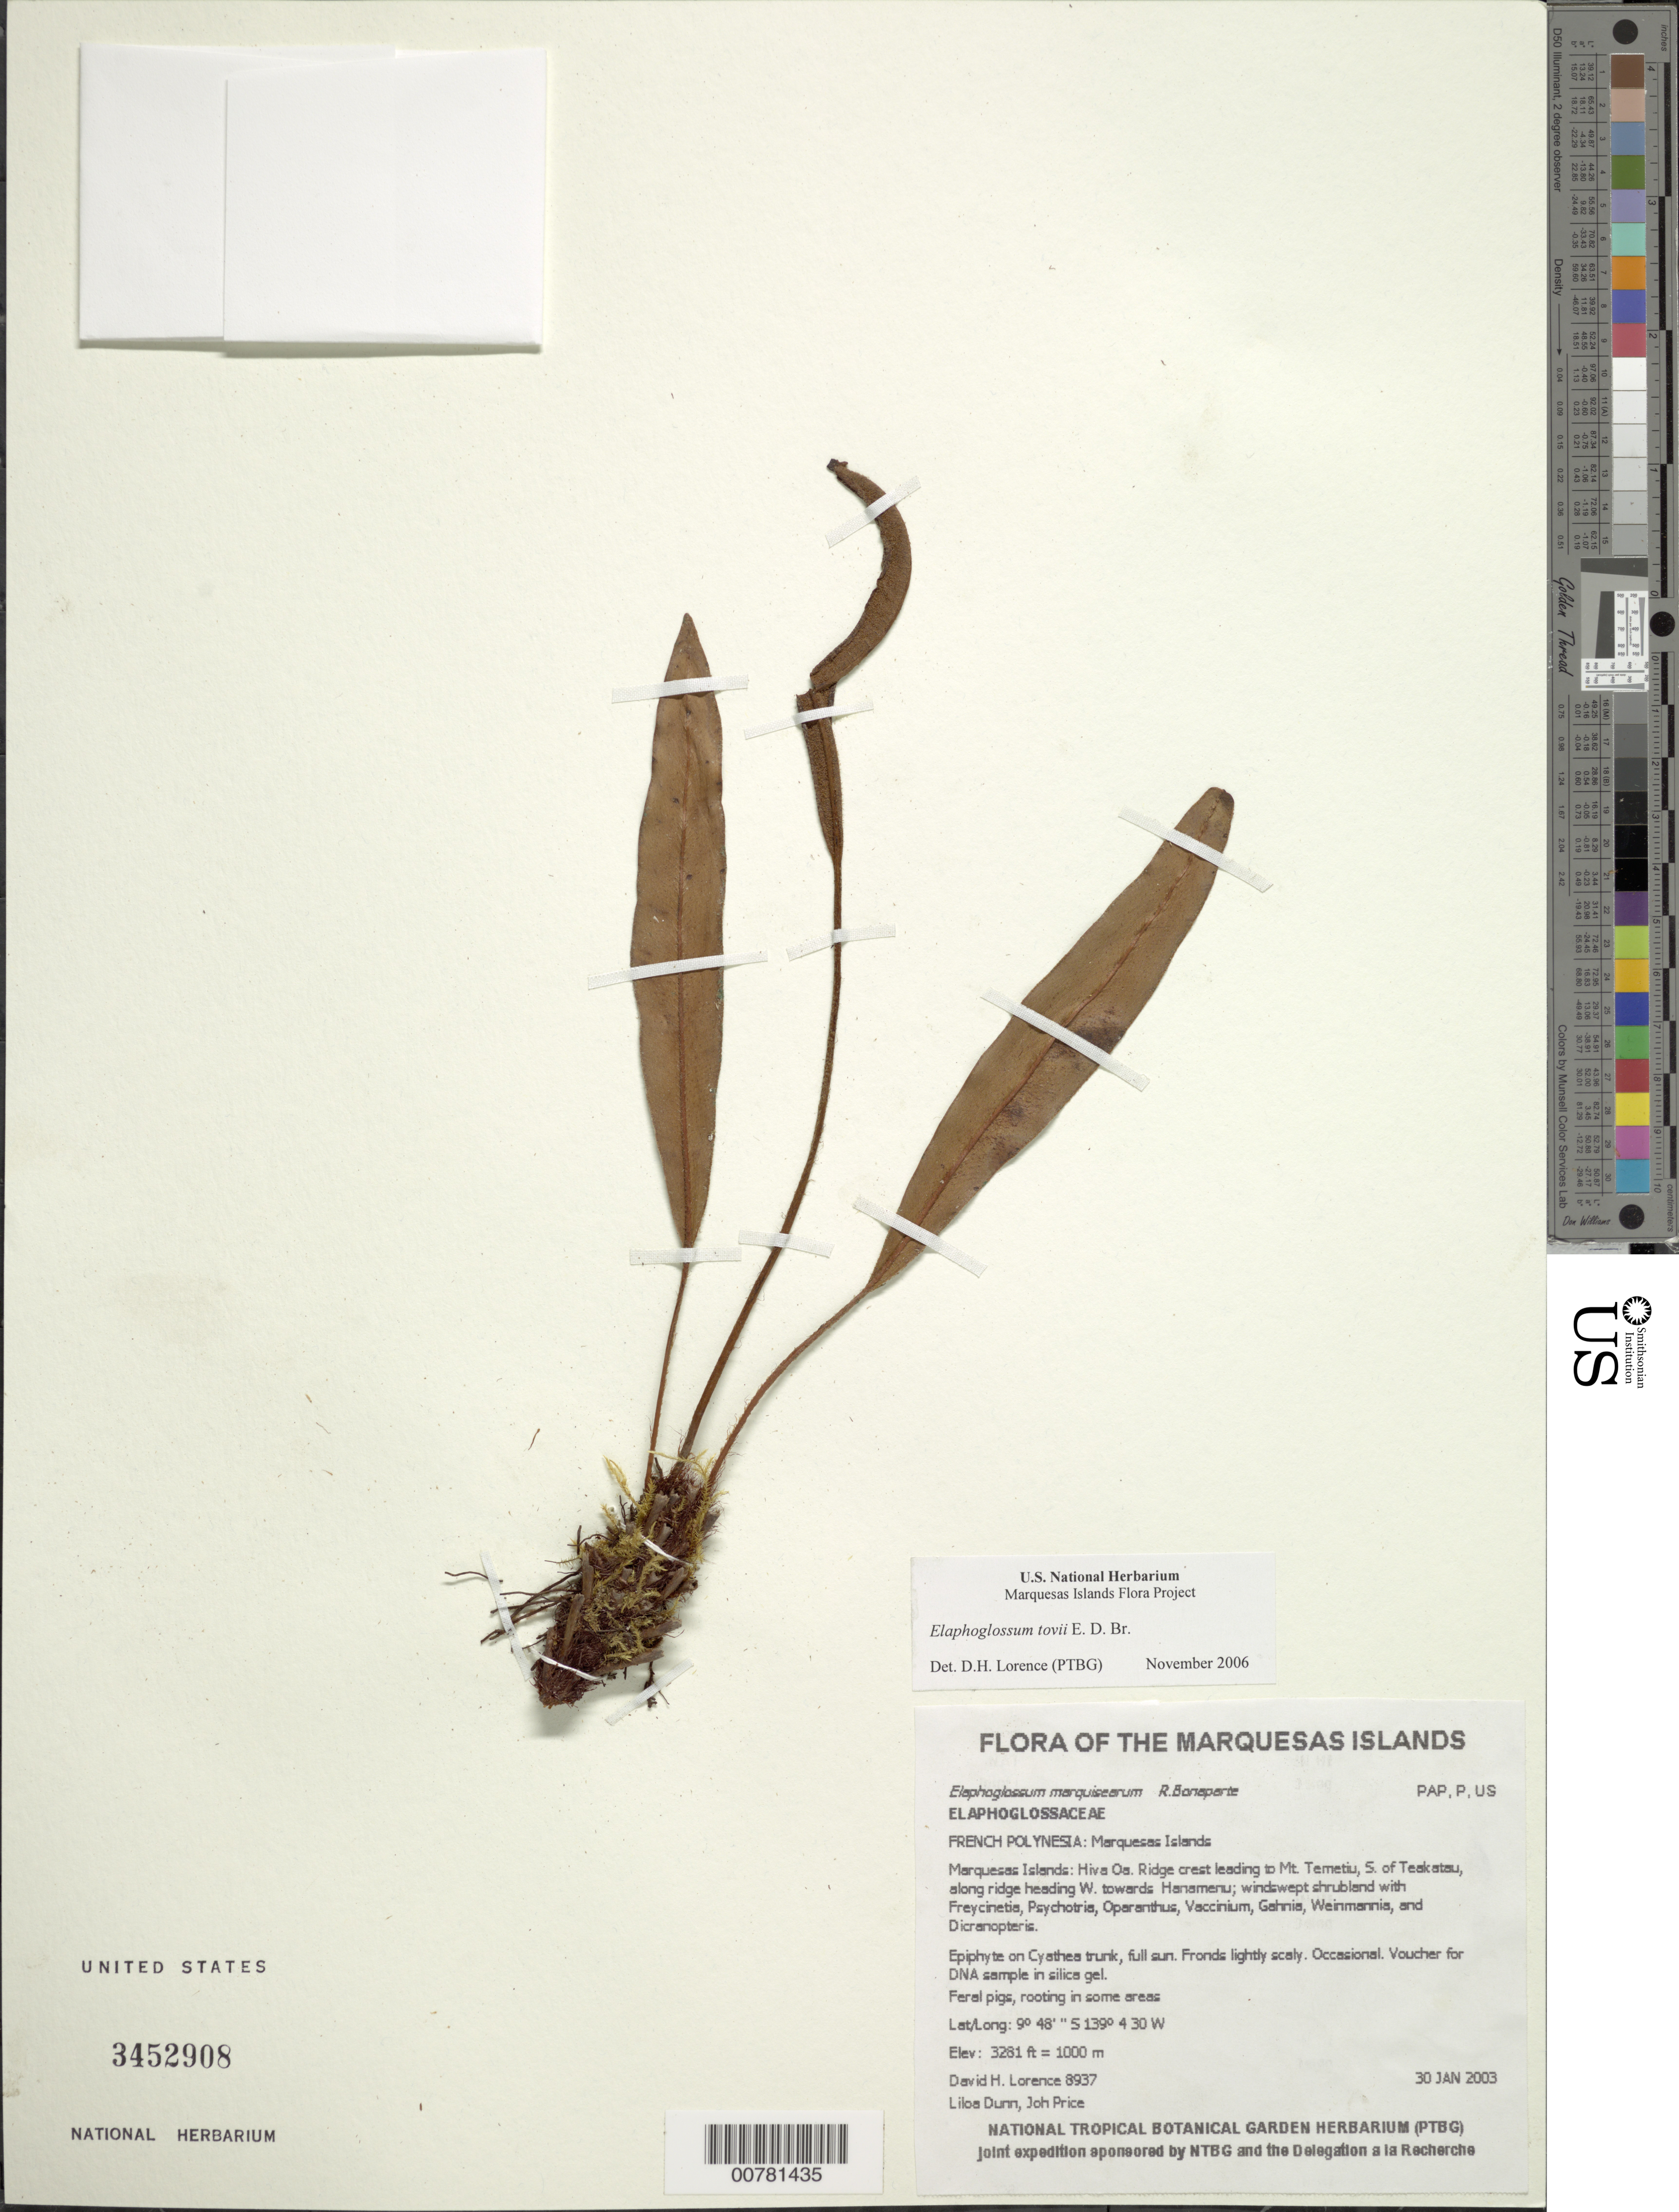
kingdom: Plantae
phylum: Tracheophyta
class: Polypodiopsida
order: Polypodiales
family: Dryopteridaceae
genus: Elaphoglossum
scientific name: Elaphoglossum austromarquesense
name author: Rouhan & Lorence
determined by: Lorence, David H., (PTBG), National Tropical Botanical Garden (UNITED STATES)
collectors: D. Lorence, L. Dunn & J. Price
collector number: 8937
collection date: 2003-01-30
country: French Polynesia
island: Hiva Oa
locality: Ridge crest leading to Mt. Temetiu, S. of Teakatau, along ridge heading W. towards Hanamenu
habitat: Windswept shrubland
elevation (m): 1000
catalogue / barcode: US 3452908